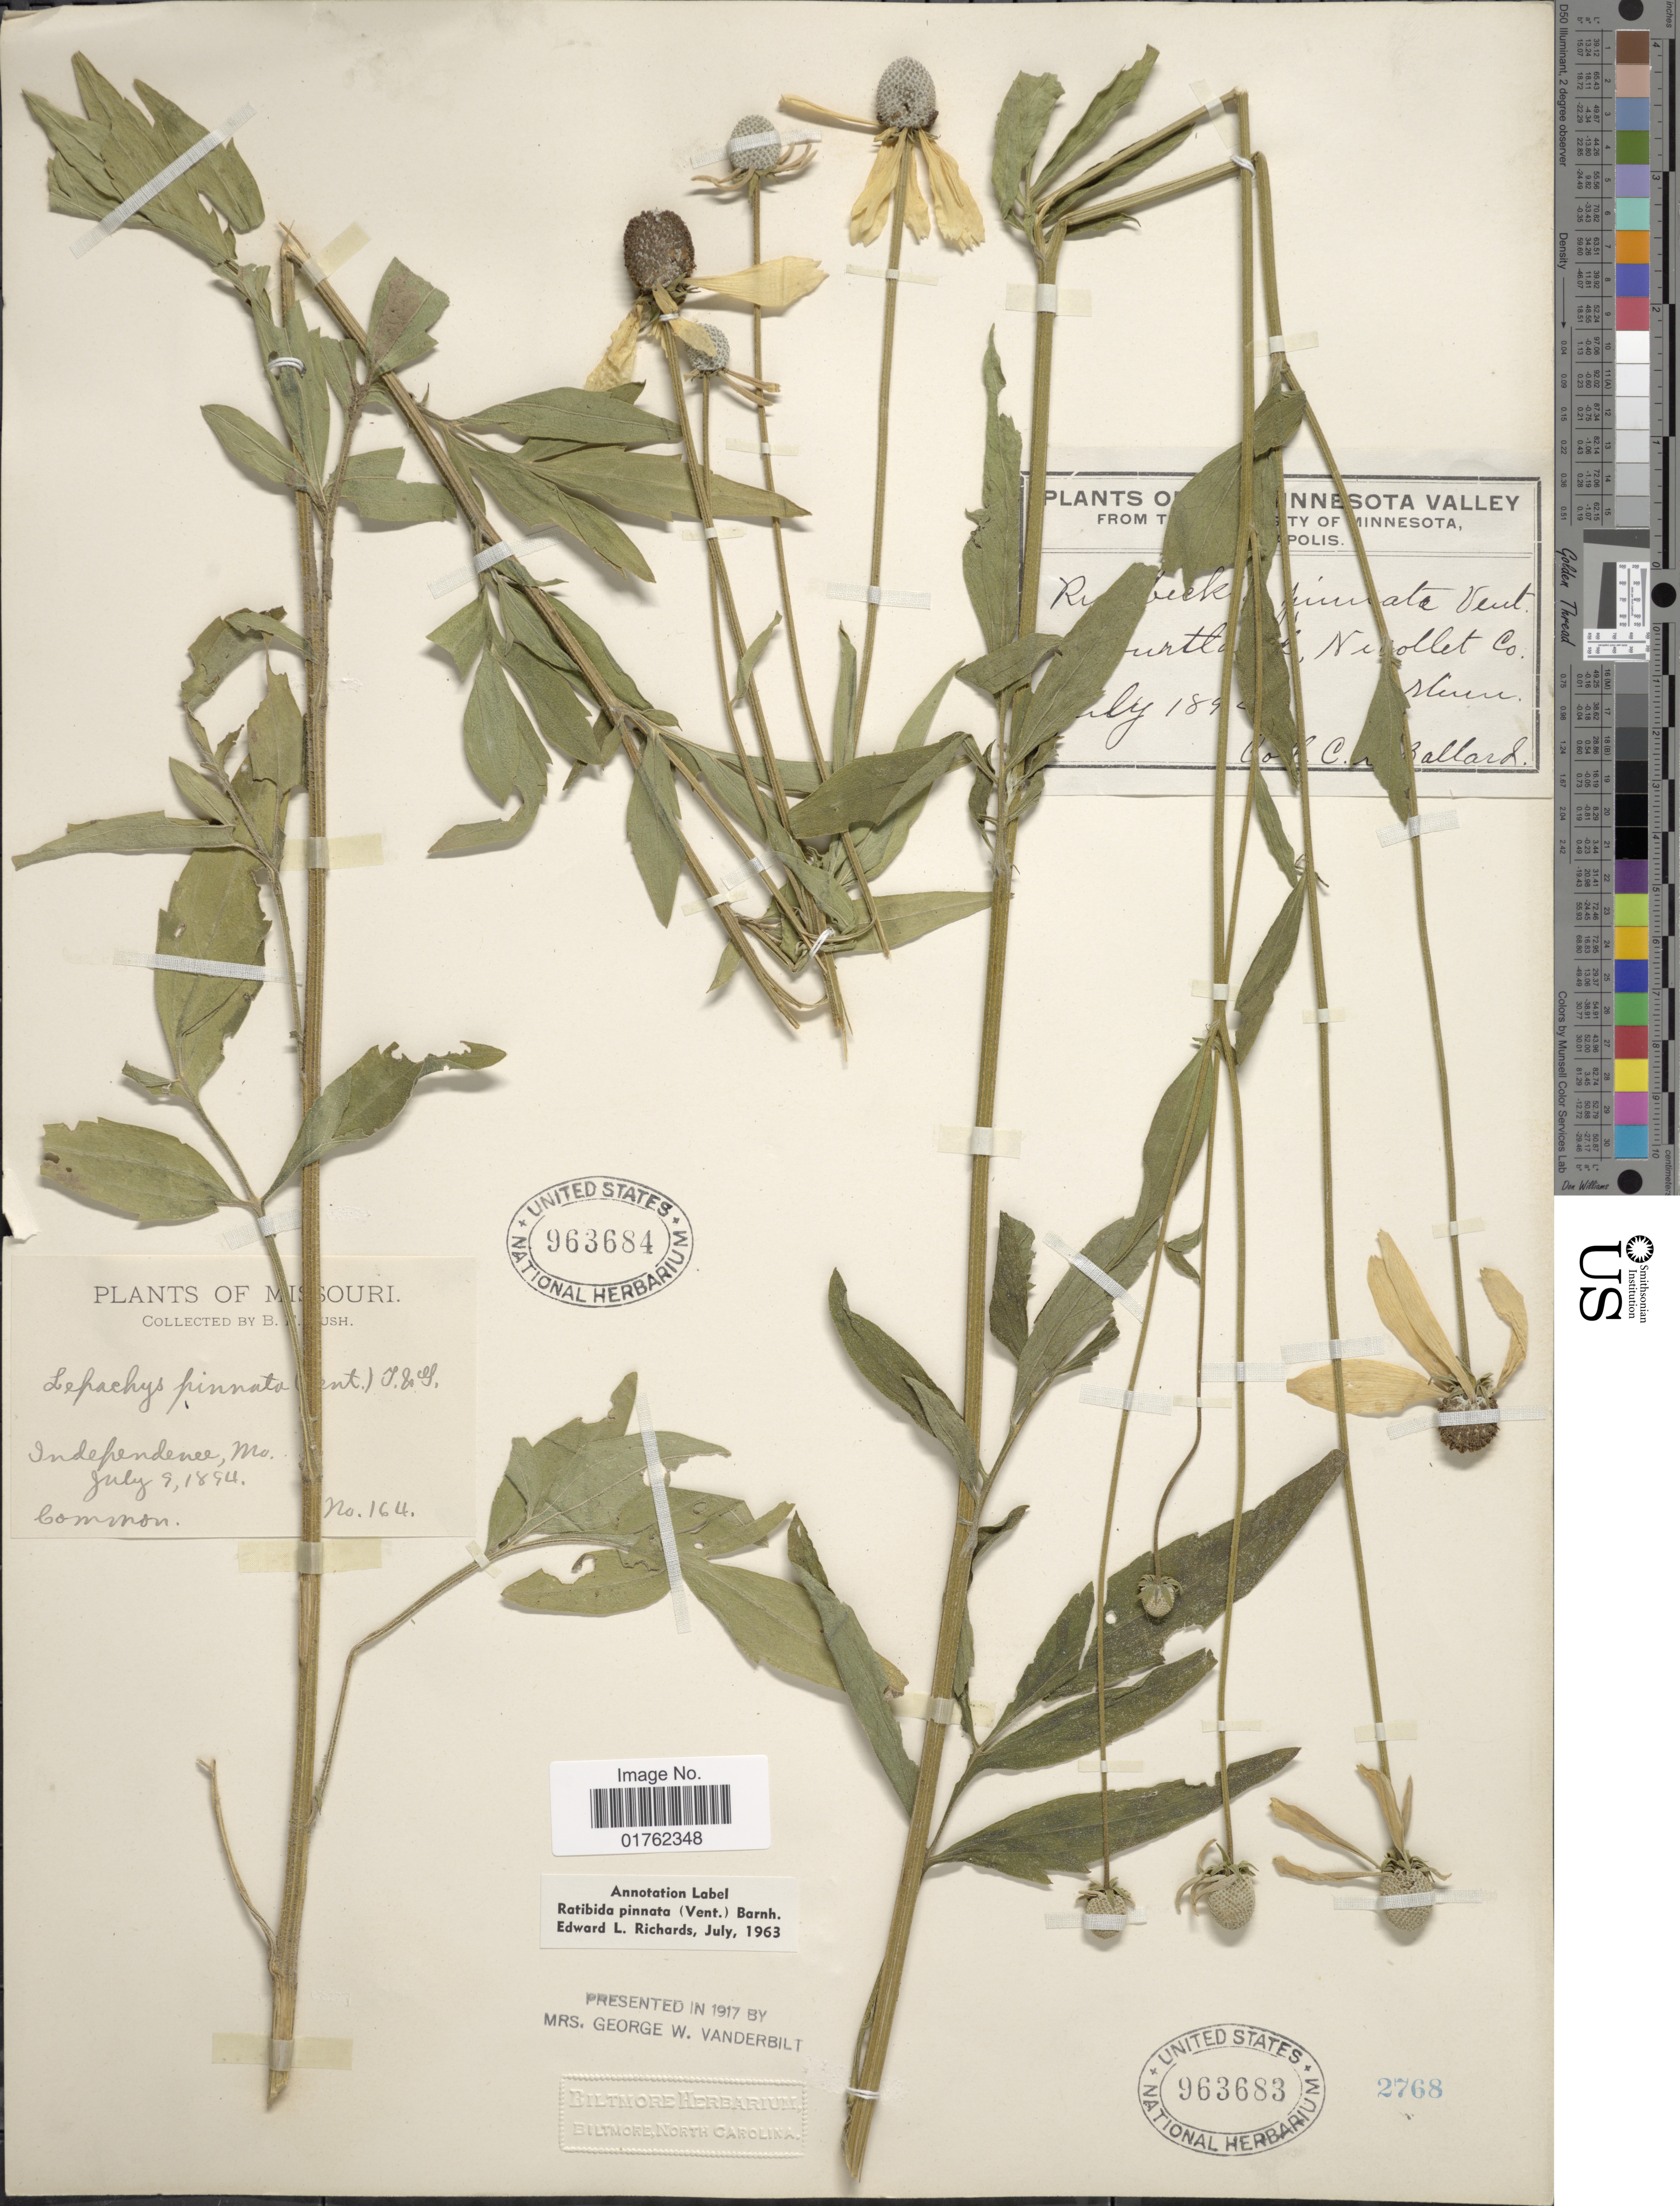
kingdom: Plantae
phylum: Tracheophyta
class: Magnoliopsida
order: Asterales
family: Asteraceae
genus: Ratibida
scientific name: Ratibida pinnata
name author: (Vent.) Barnhart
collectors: C. A. Ballard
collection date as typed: Transcribed d/m/y: /7/189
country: United States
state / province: Minnesota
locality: Minnesota Valley, Nicollet Co.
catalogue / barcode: US 963683-2